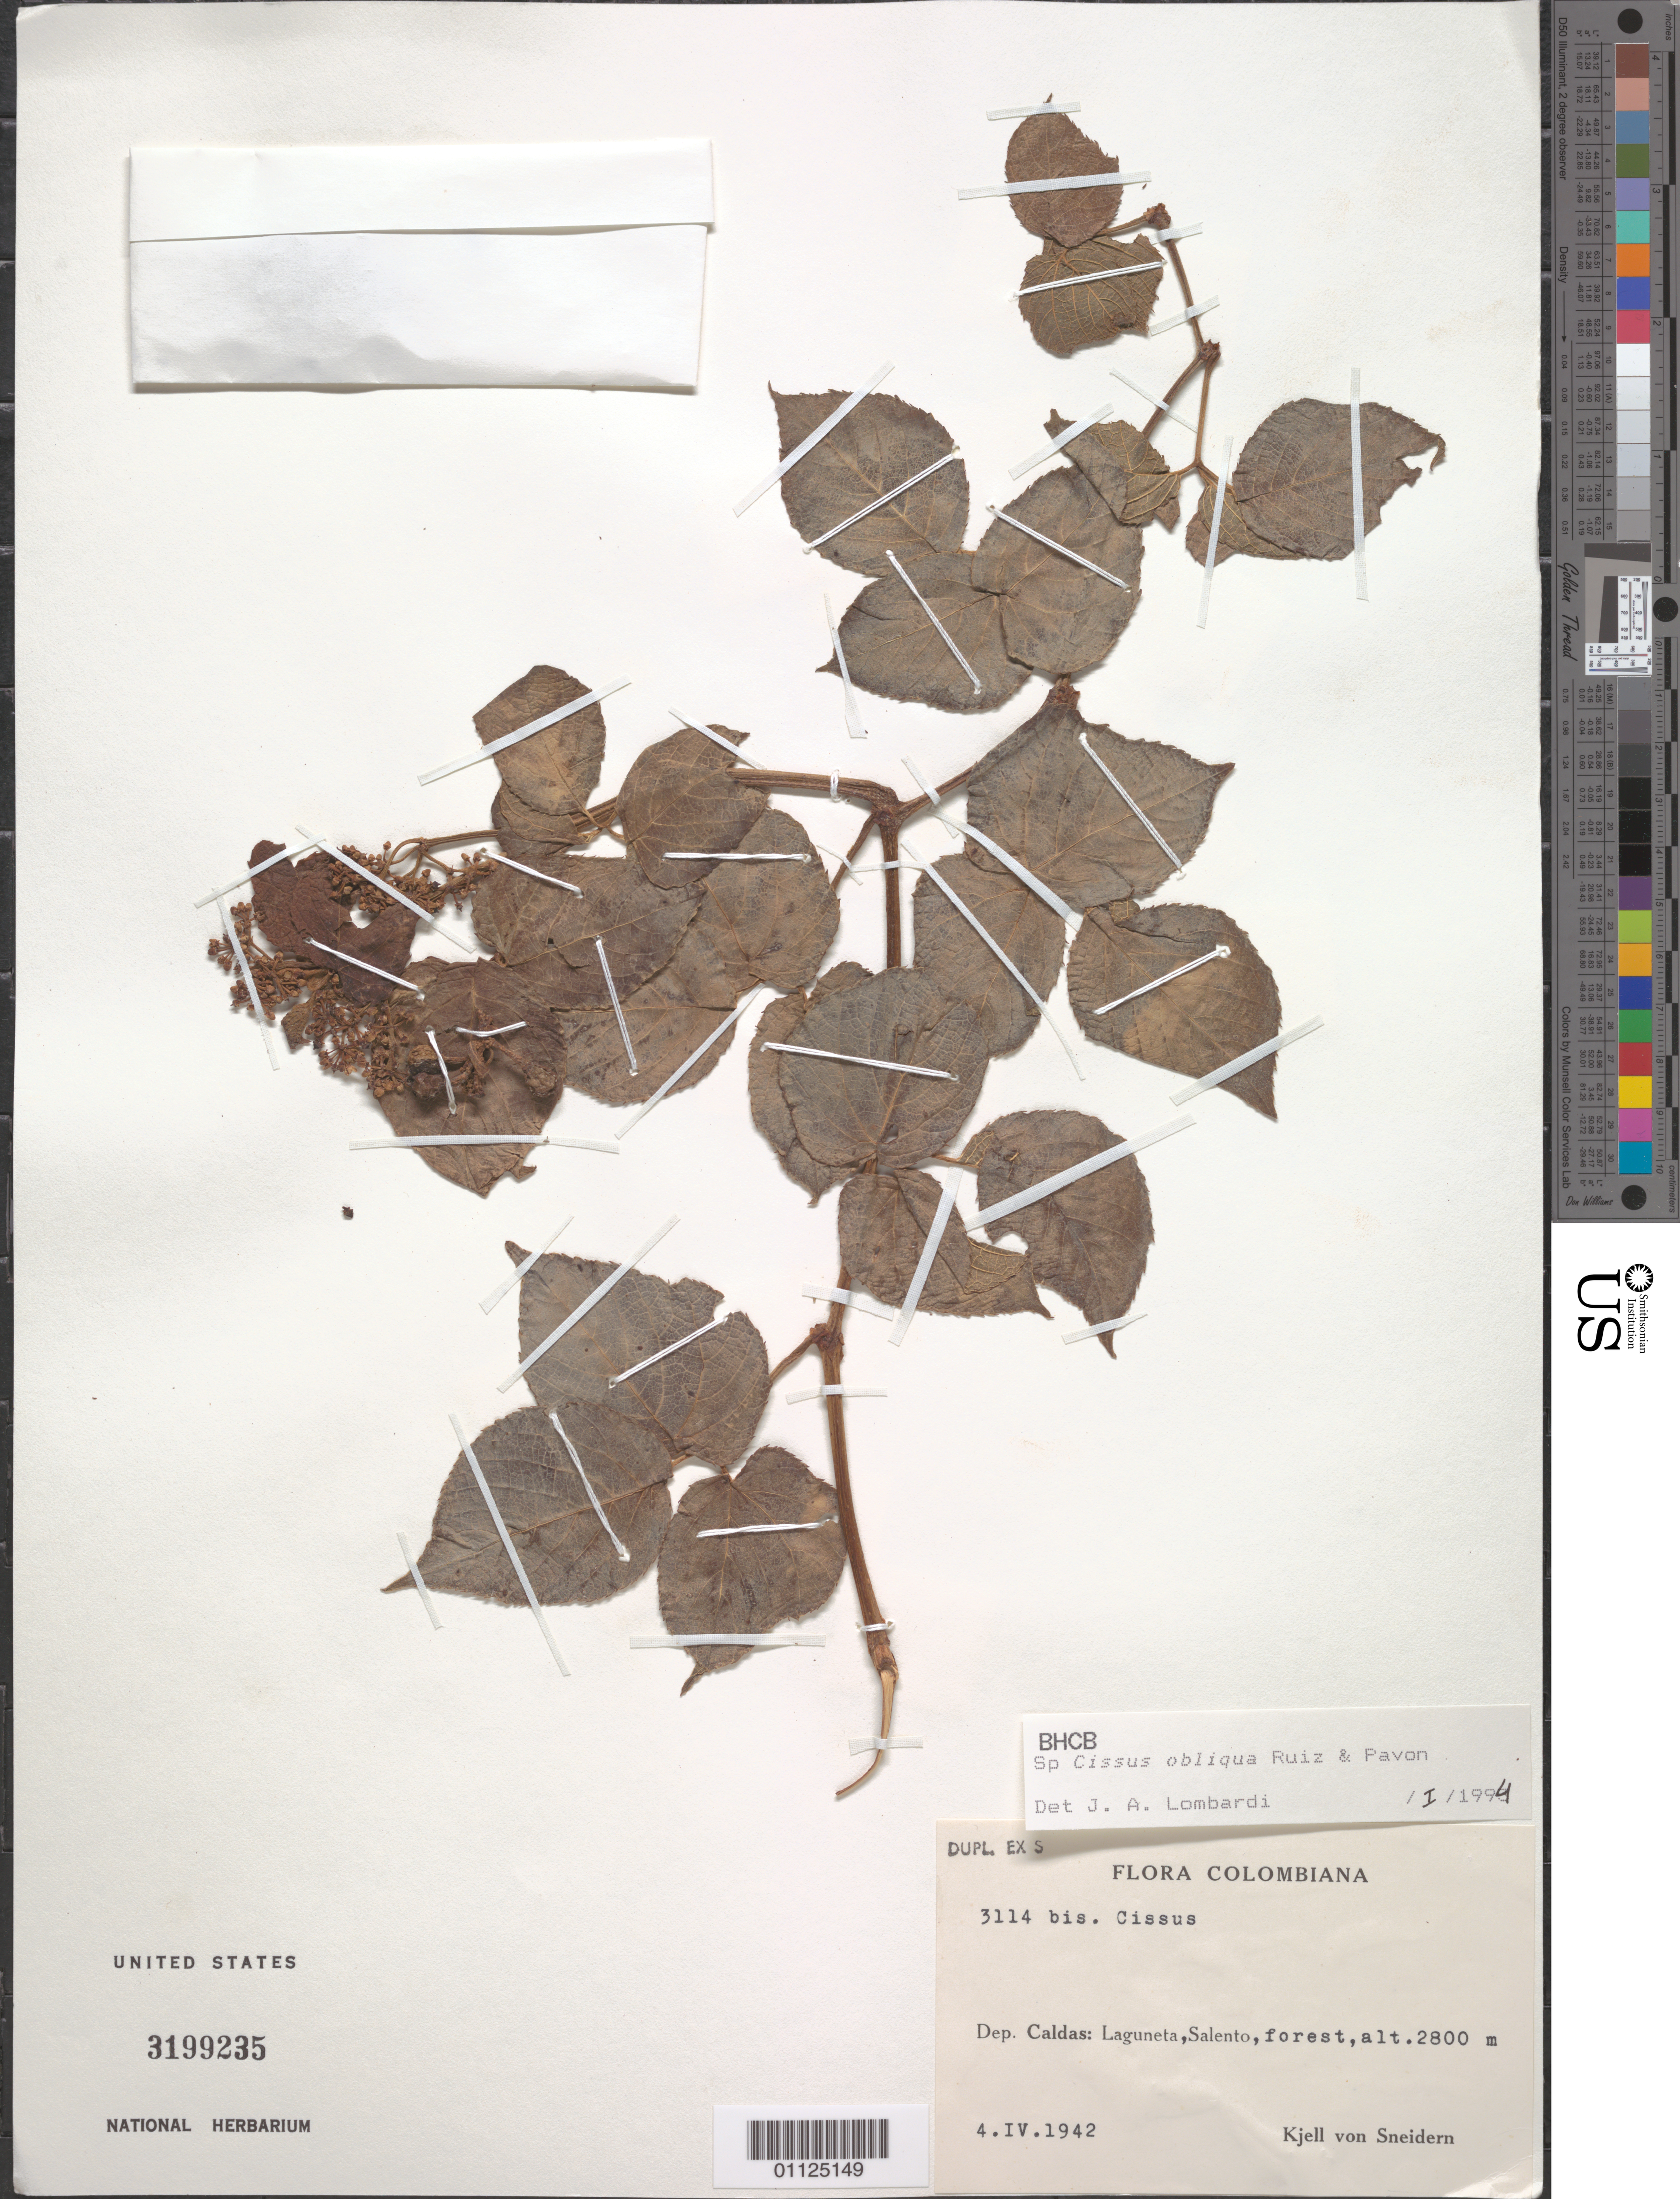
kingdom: Plantae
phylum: Tracheophyta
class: Magnoliopsida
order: Vitales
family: Vitaceae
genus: Cissus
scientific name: Cissus obliqua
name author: Ruiz & Pav.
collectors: K. von Sneidern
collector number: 3114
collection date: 1942-04-04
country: Colombia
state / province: Caldas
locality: Laguneta, Salento.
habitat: Forest.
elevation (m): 2800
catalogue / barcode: US 3199235